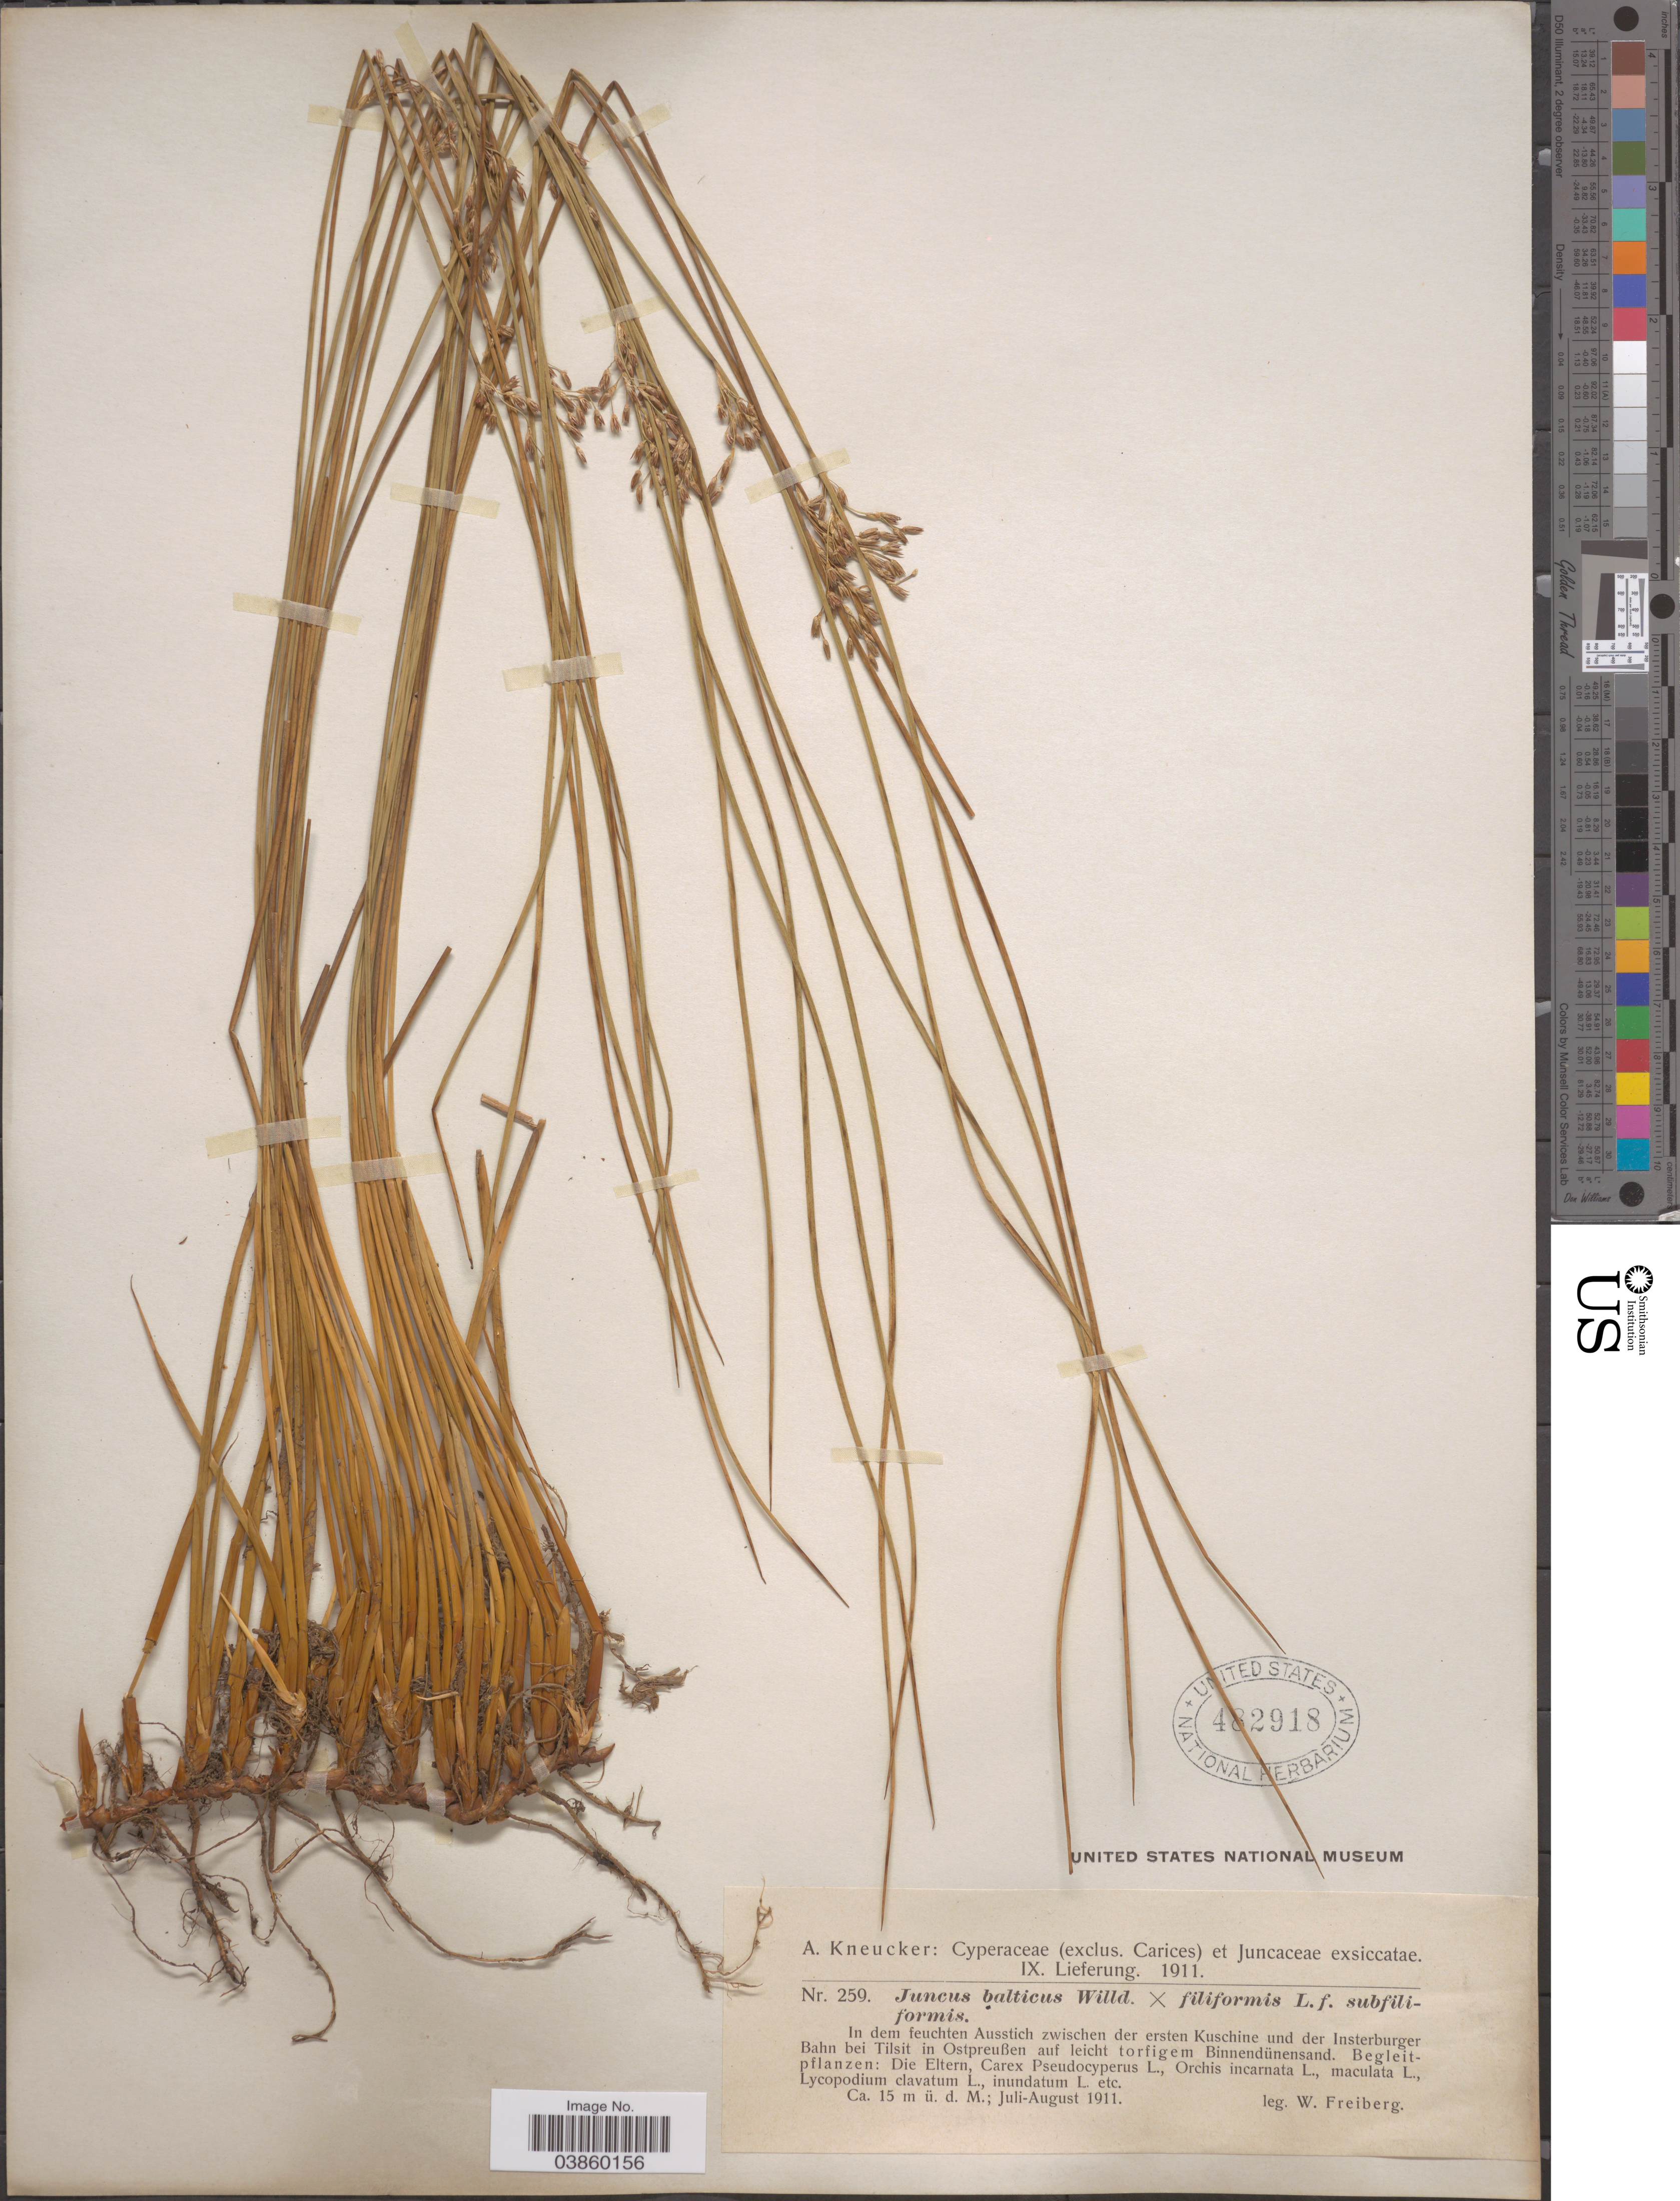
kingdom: Plantae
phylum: Tracheophyta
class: Liliopsida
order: Poales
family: Juncaceae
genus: Juncus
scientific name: Juncus balticus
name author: Willd.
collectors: W. Freiberg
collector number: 259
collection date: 1911-07/1911-08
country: Russian Federation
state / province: Kaliningrad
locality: In dem feuchten Ausstich zwischen der ersten Kuschine und der Insterburger Bahn bei Tilsit in Ostpreußen auf leicht torfigem Binnendünensand.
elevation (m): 15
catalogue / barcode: US 482918